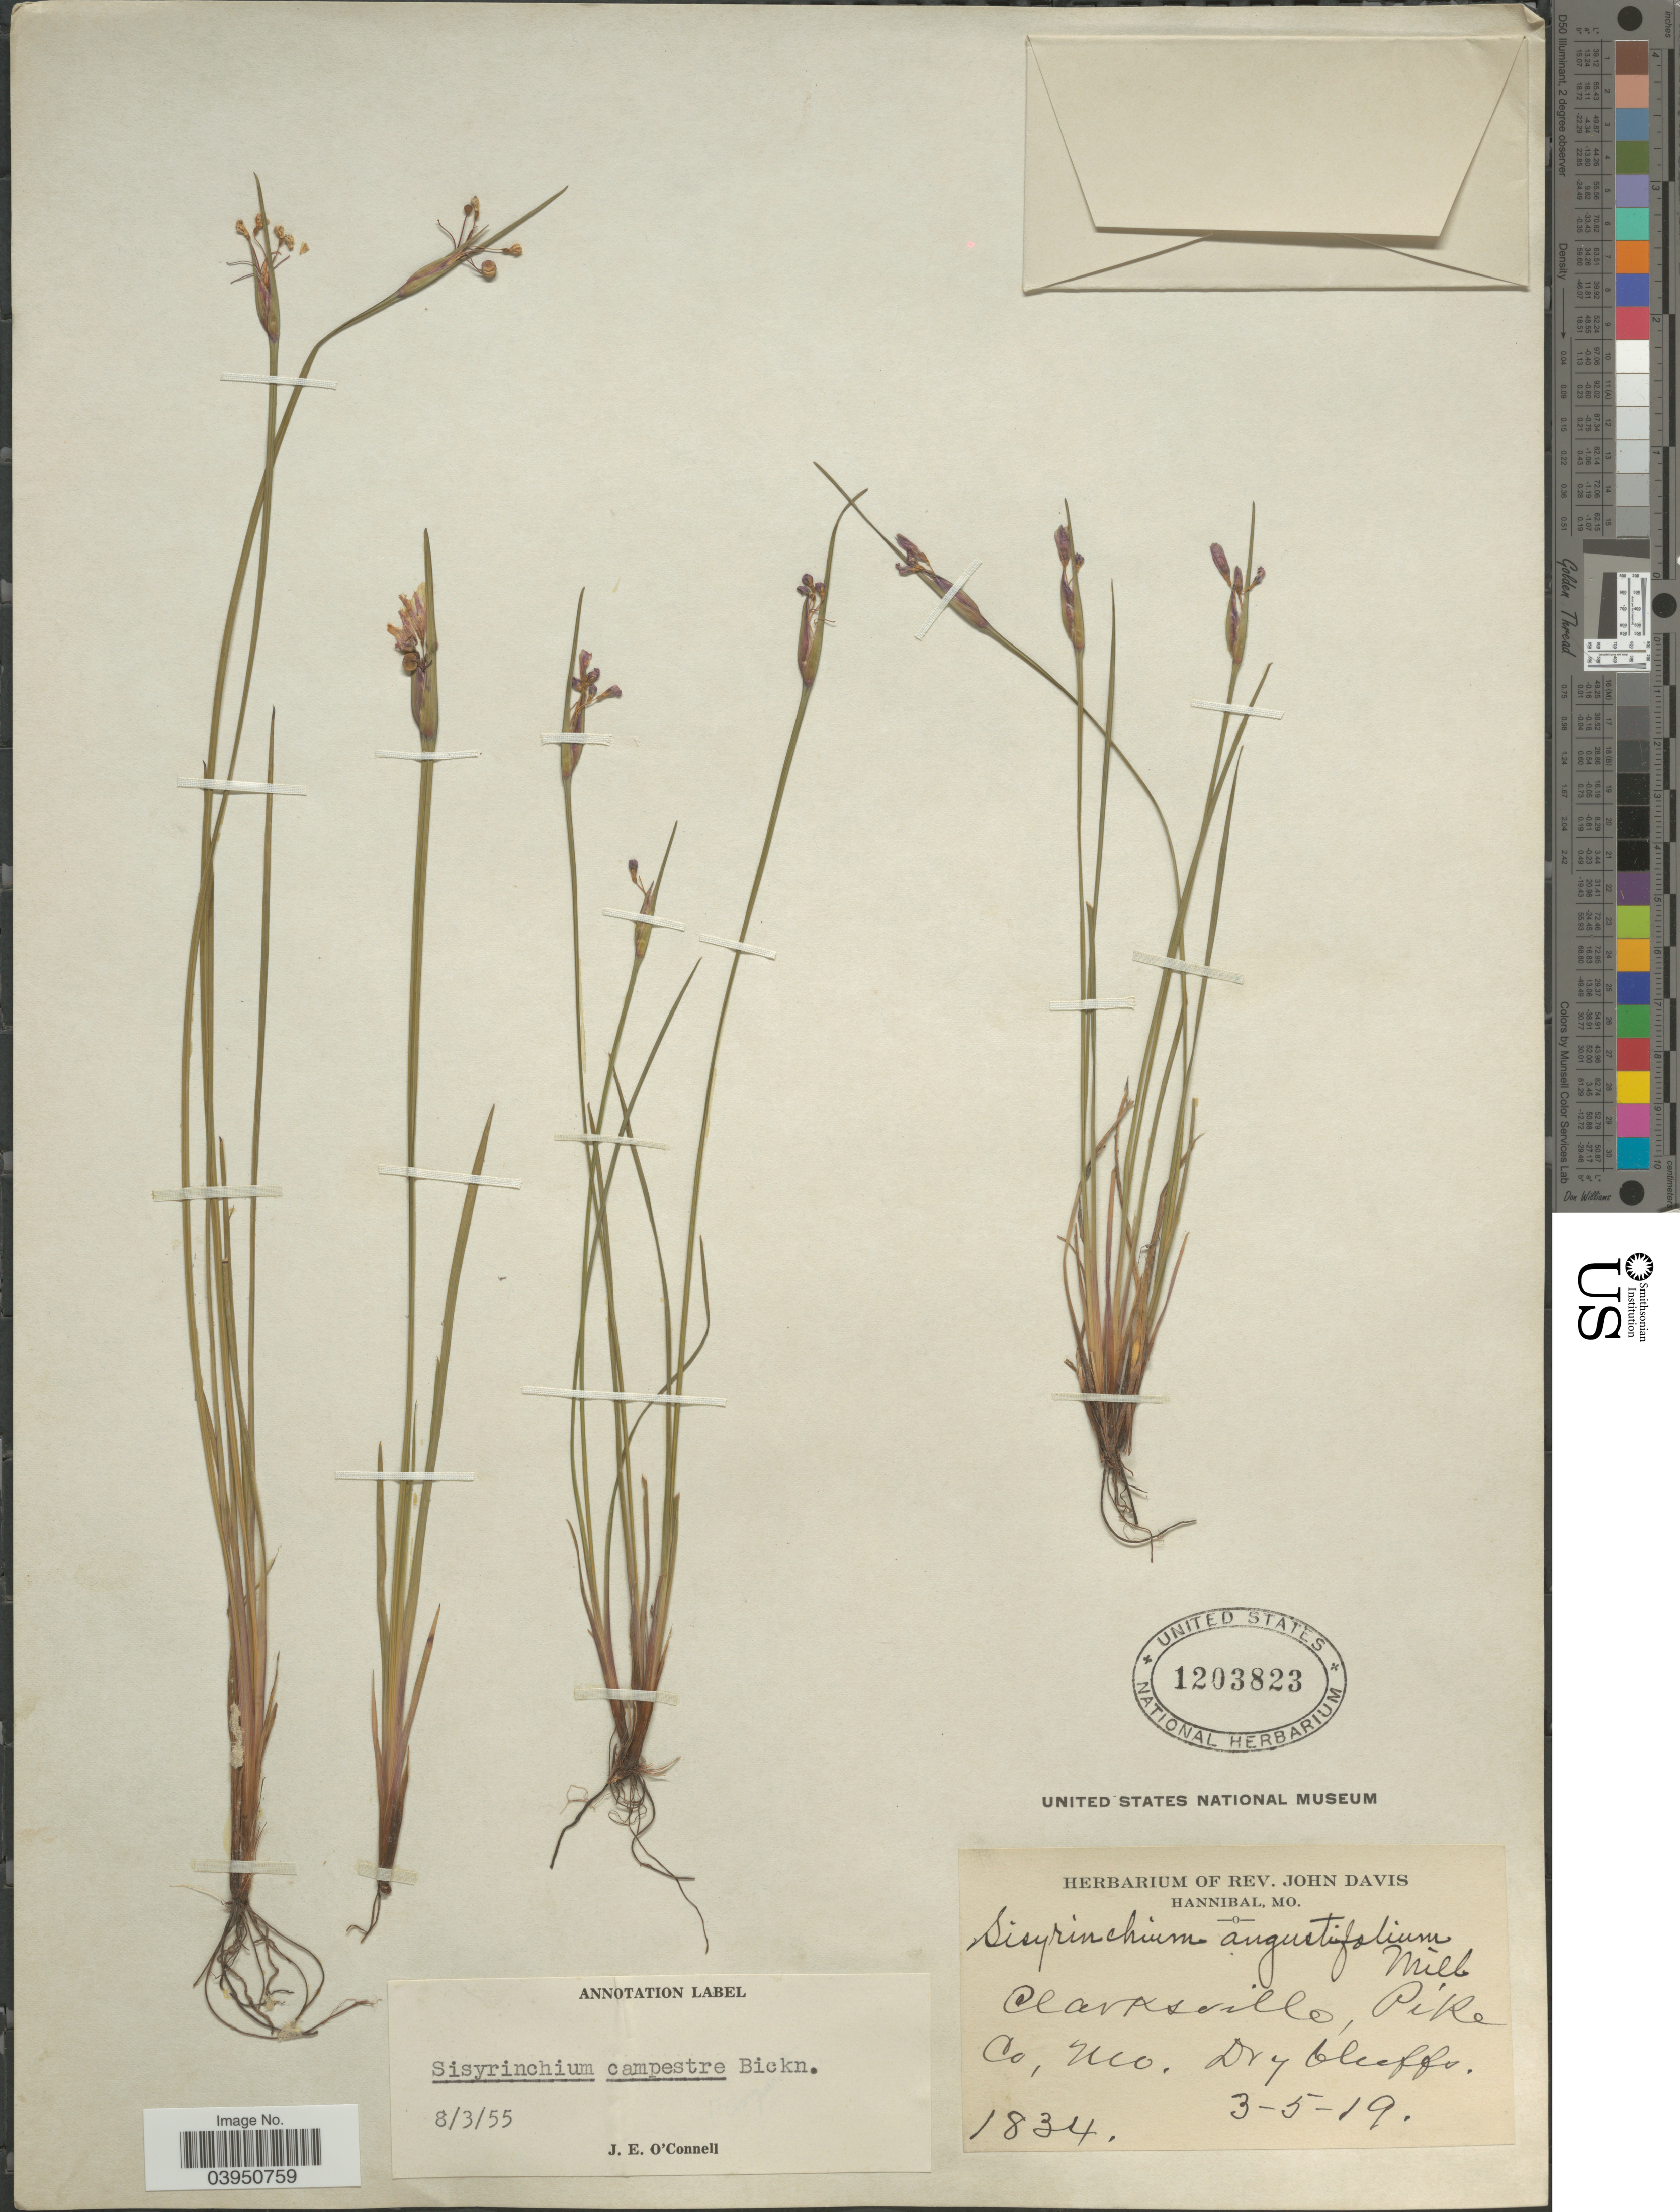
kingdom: Plantae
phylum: Tracheophyta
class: Liliopsida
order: Asparagales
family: Iridaceae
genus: Sisyrinchium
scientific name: Sisyrinchium campestre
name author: E.P. Bicknell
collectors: ex herb. Rev. John Davis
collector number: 1834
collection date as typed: Transcribed d/m/y: 5/3/19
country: United States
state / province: Missouri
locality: Clarksville, Pike Co.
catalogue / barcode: US 1203823